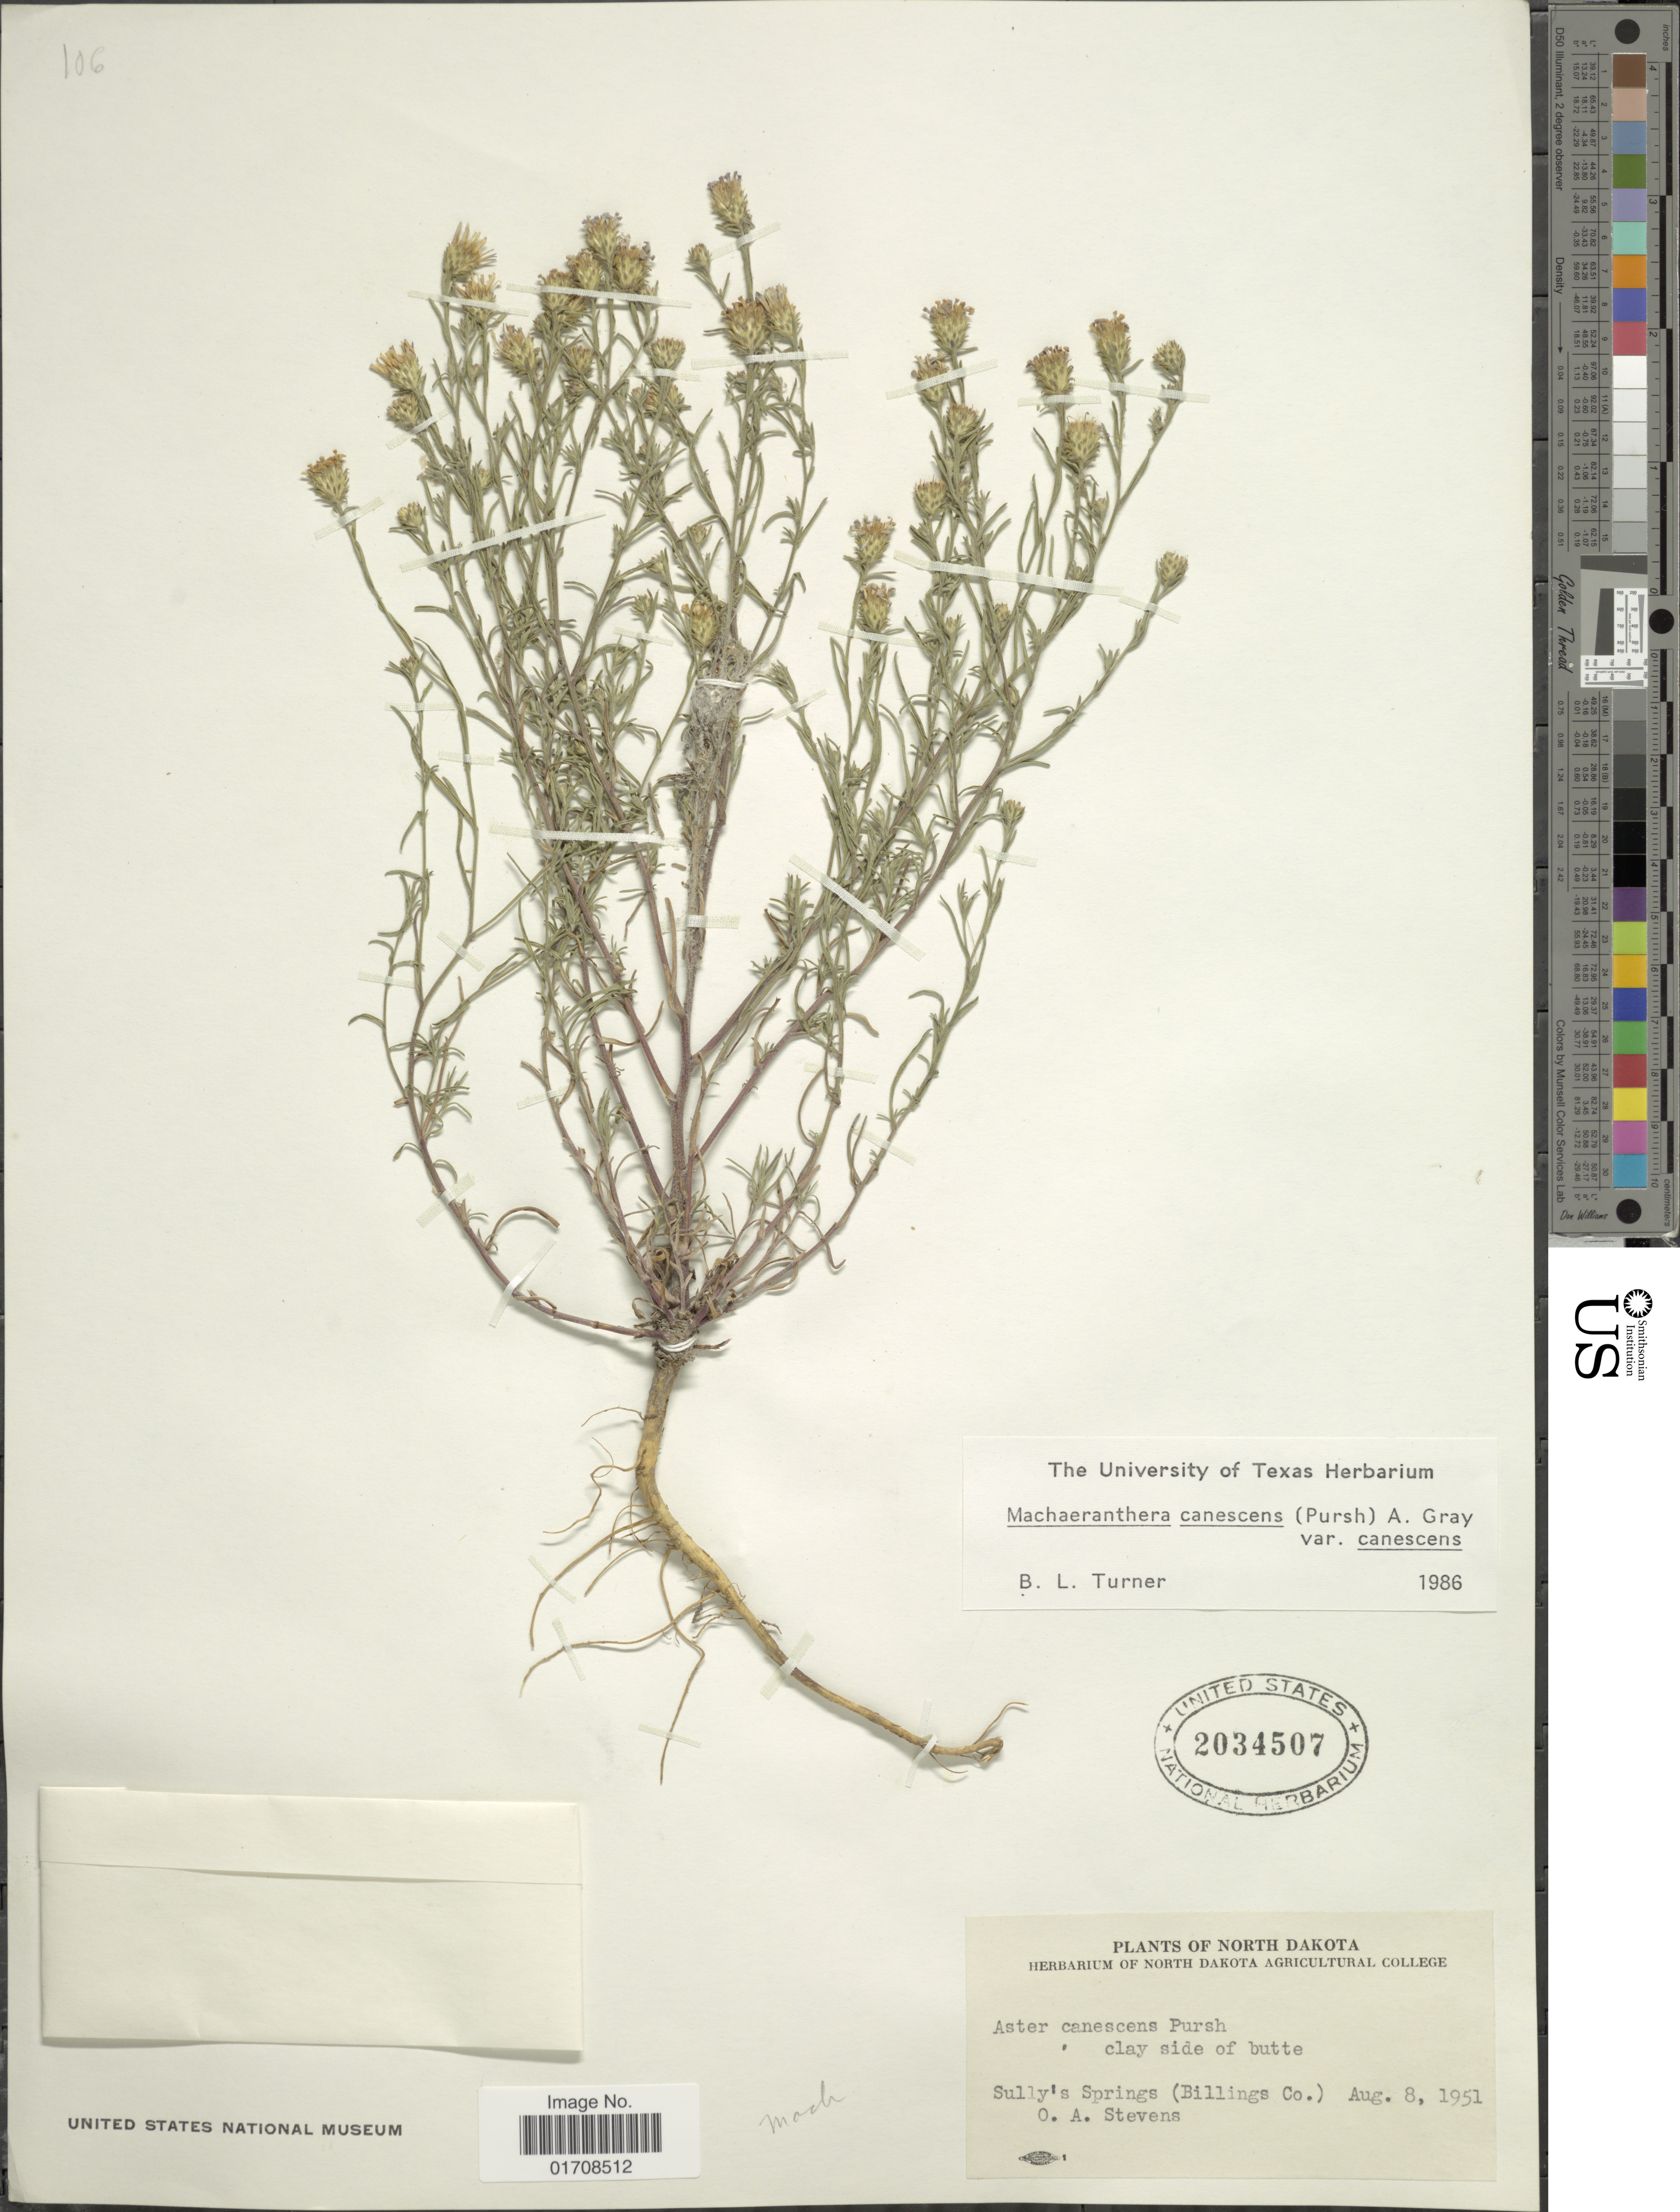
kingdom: Plantae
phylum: Tracheophyta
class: Magnoliopsida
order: Asterales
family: Asteraceae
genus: Machaeranthera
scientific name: Machaeranthera canescens var. canescens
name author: (Pursh) A. Gray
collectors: O. A. Stevens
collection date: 1951-08-08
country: United States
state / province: North Dakota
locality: Sully's Springs (Billings Co.)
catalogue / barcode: US 2034507